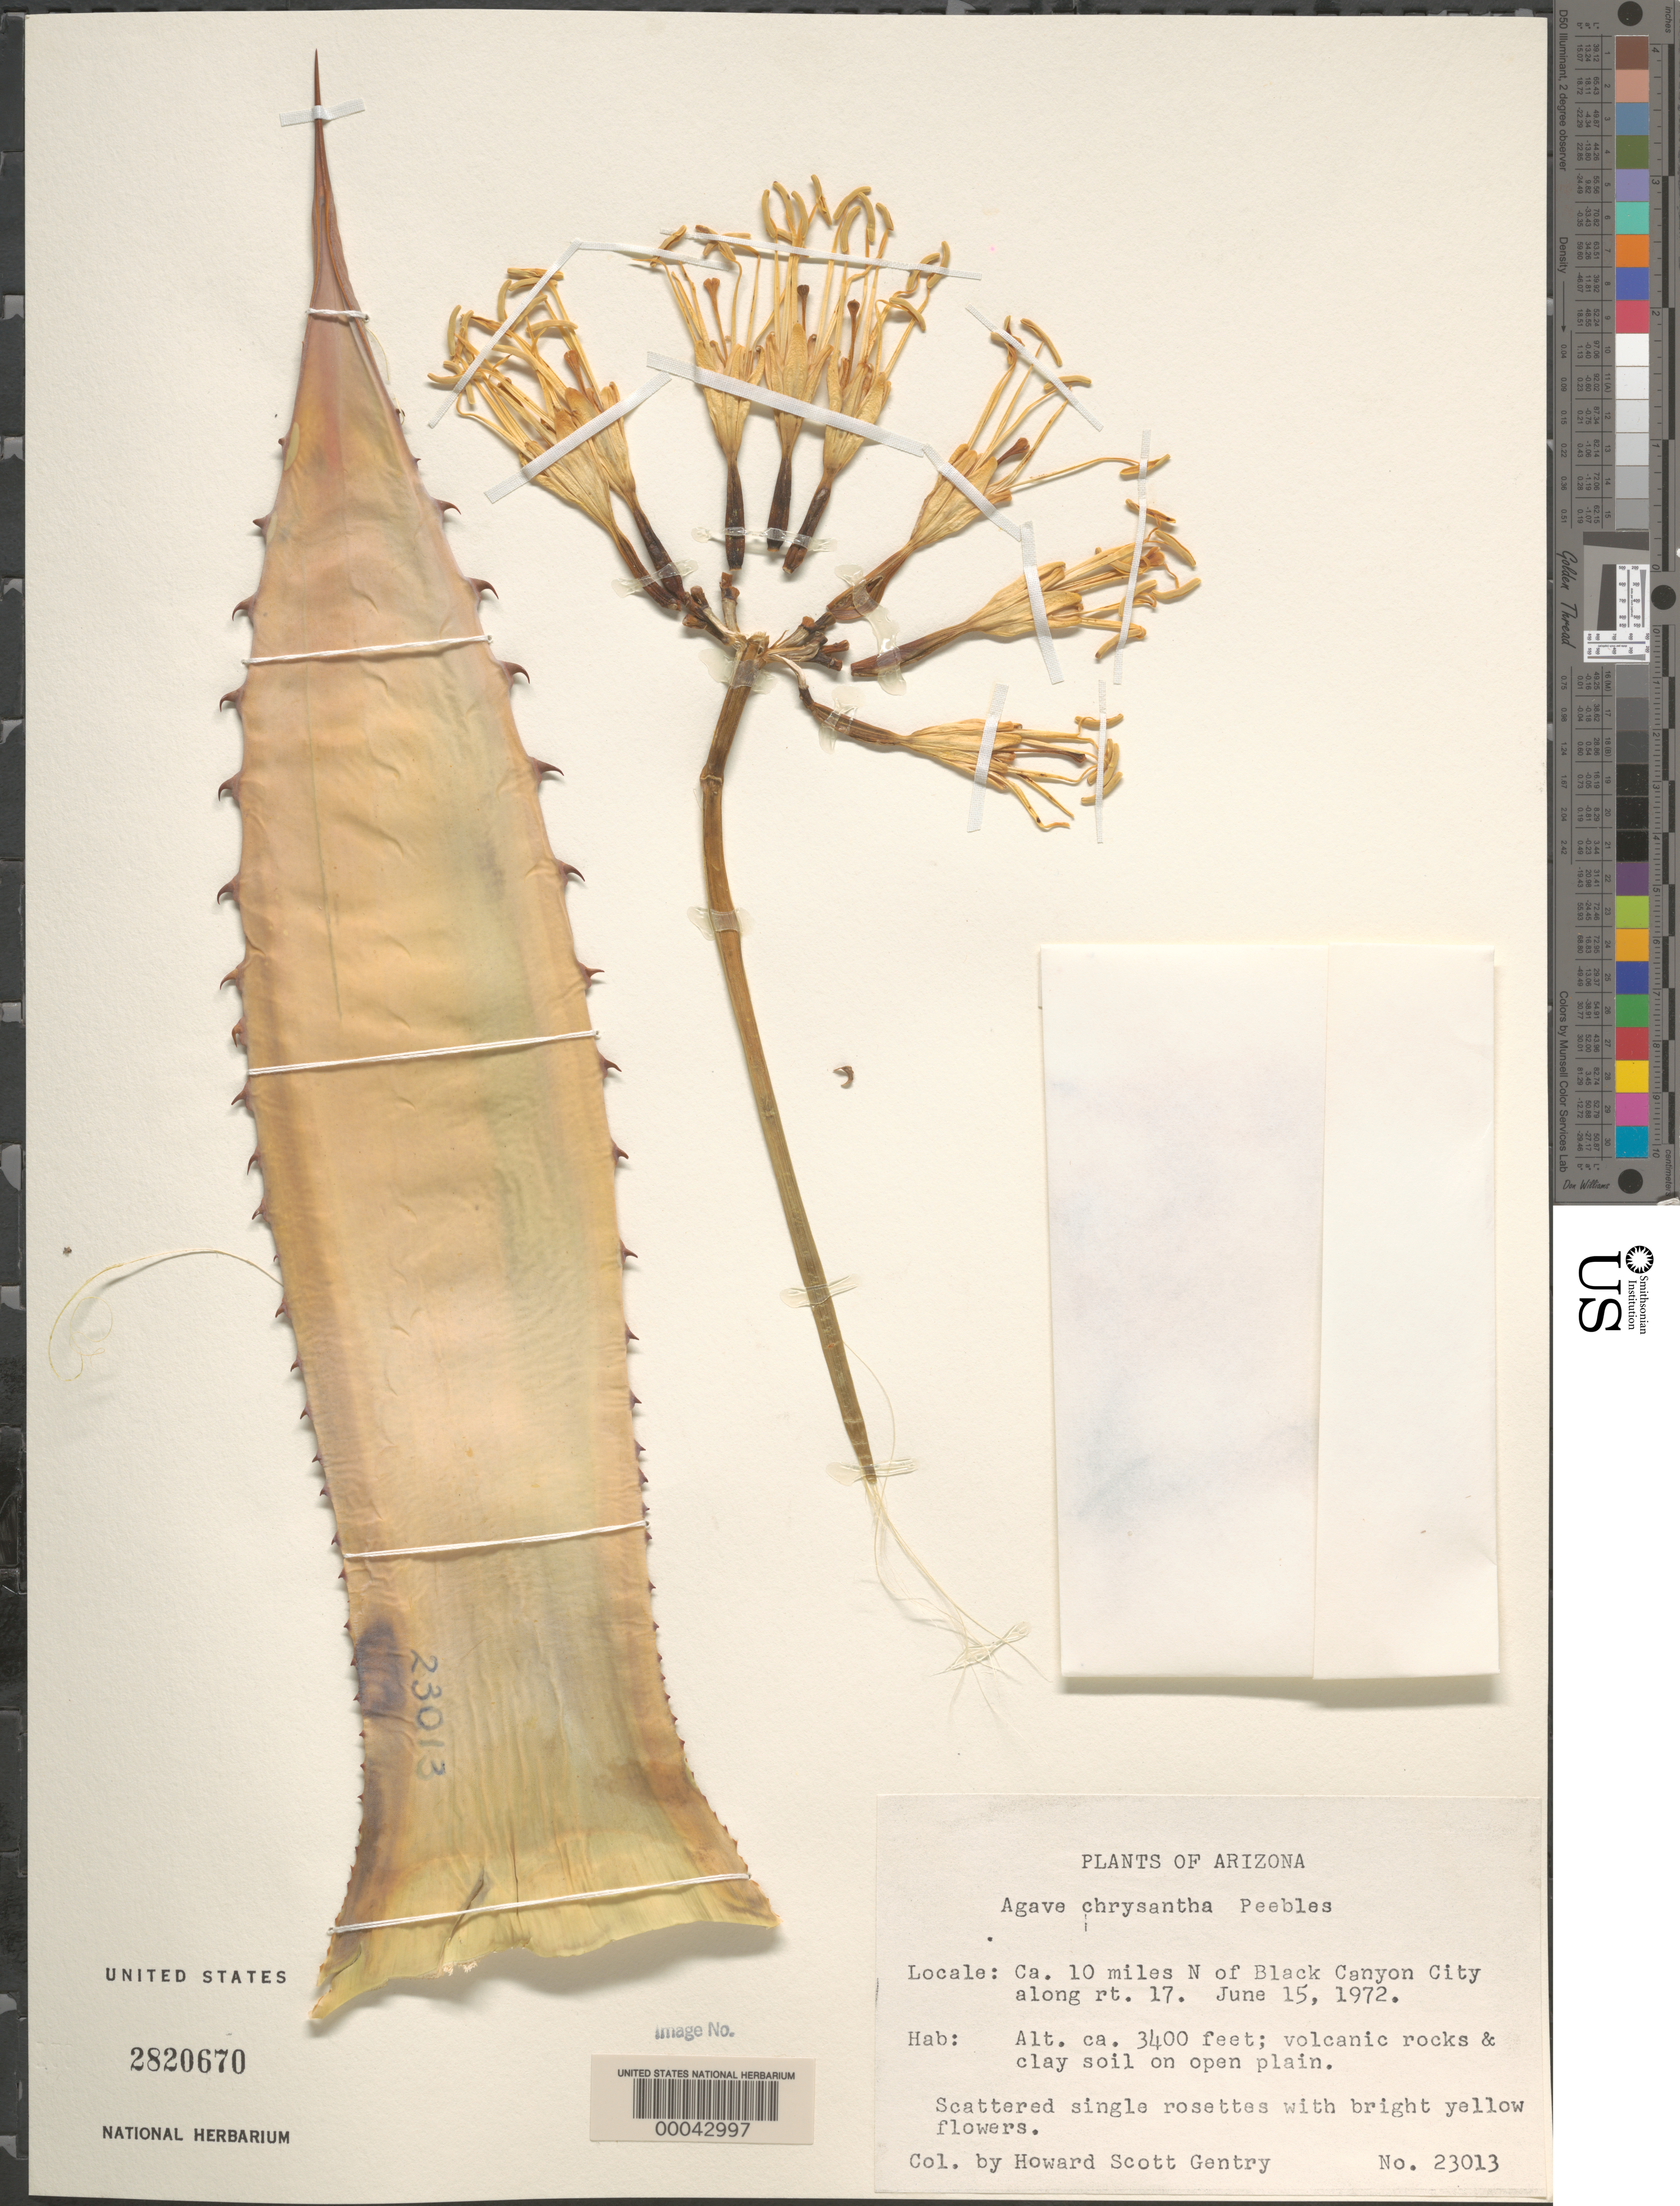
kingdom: Plantae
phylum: Tracheophyta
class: Liliopsida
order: Asparagales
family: Asparagaceae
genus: Agave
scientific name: Agave chrysantha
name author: Peebles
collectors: H. S. Gentry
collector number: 23013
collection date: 1972-06-15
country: United States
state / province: Arizona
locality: Ca. 10 miles N of Black Canyon City along rt. 17.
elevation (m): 1036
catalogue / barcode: US 2820670